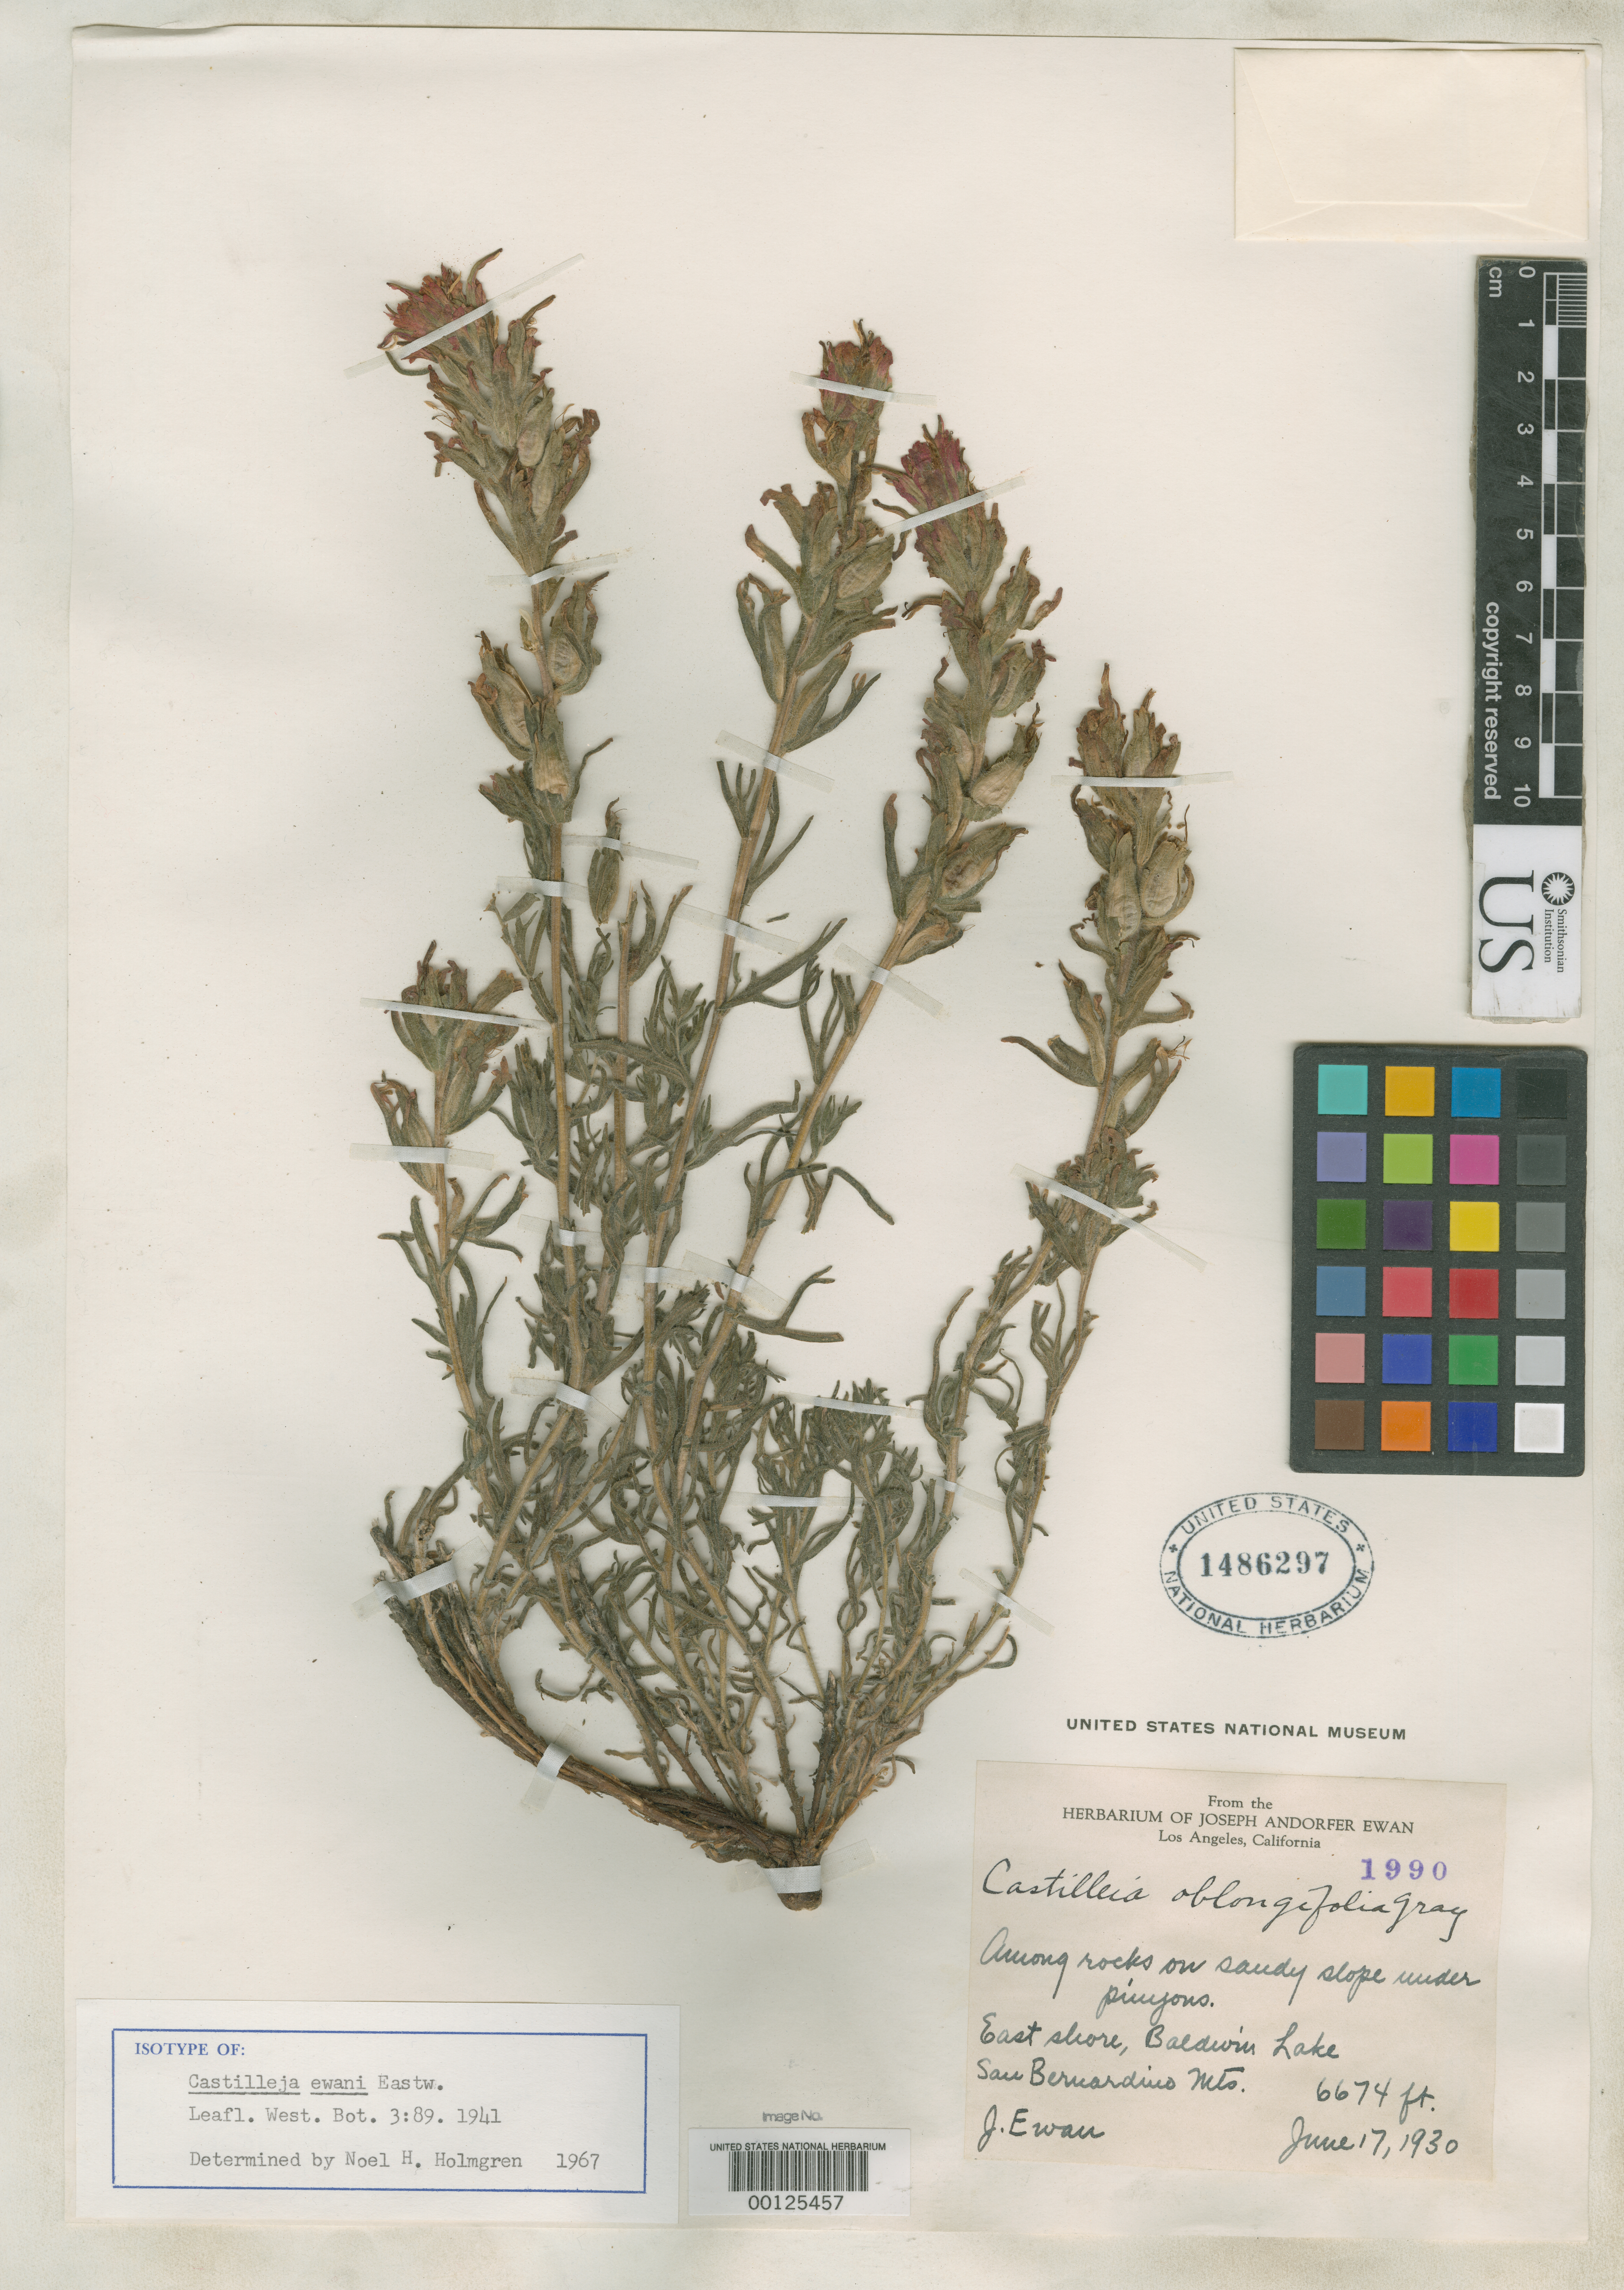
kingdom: Plantae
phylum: Tracheophyta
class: Magnoliopsida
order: Lamiales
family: Orobanchaceae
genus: Castilleja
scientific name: Castilleja ewani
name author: Eastw.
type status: Isotype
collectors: J. A. Ewan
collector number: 1990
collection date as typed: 17 Jun 1930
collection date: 1930-06-17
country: United States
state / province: California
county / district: San Bernardino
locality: E shore, Baldwin lake San Bernardino mts.; alt. 6674 ft.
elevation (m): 2034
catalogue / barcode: US 1486297